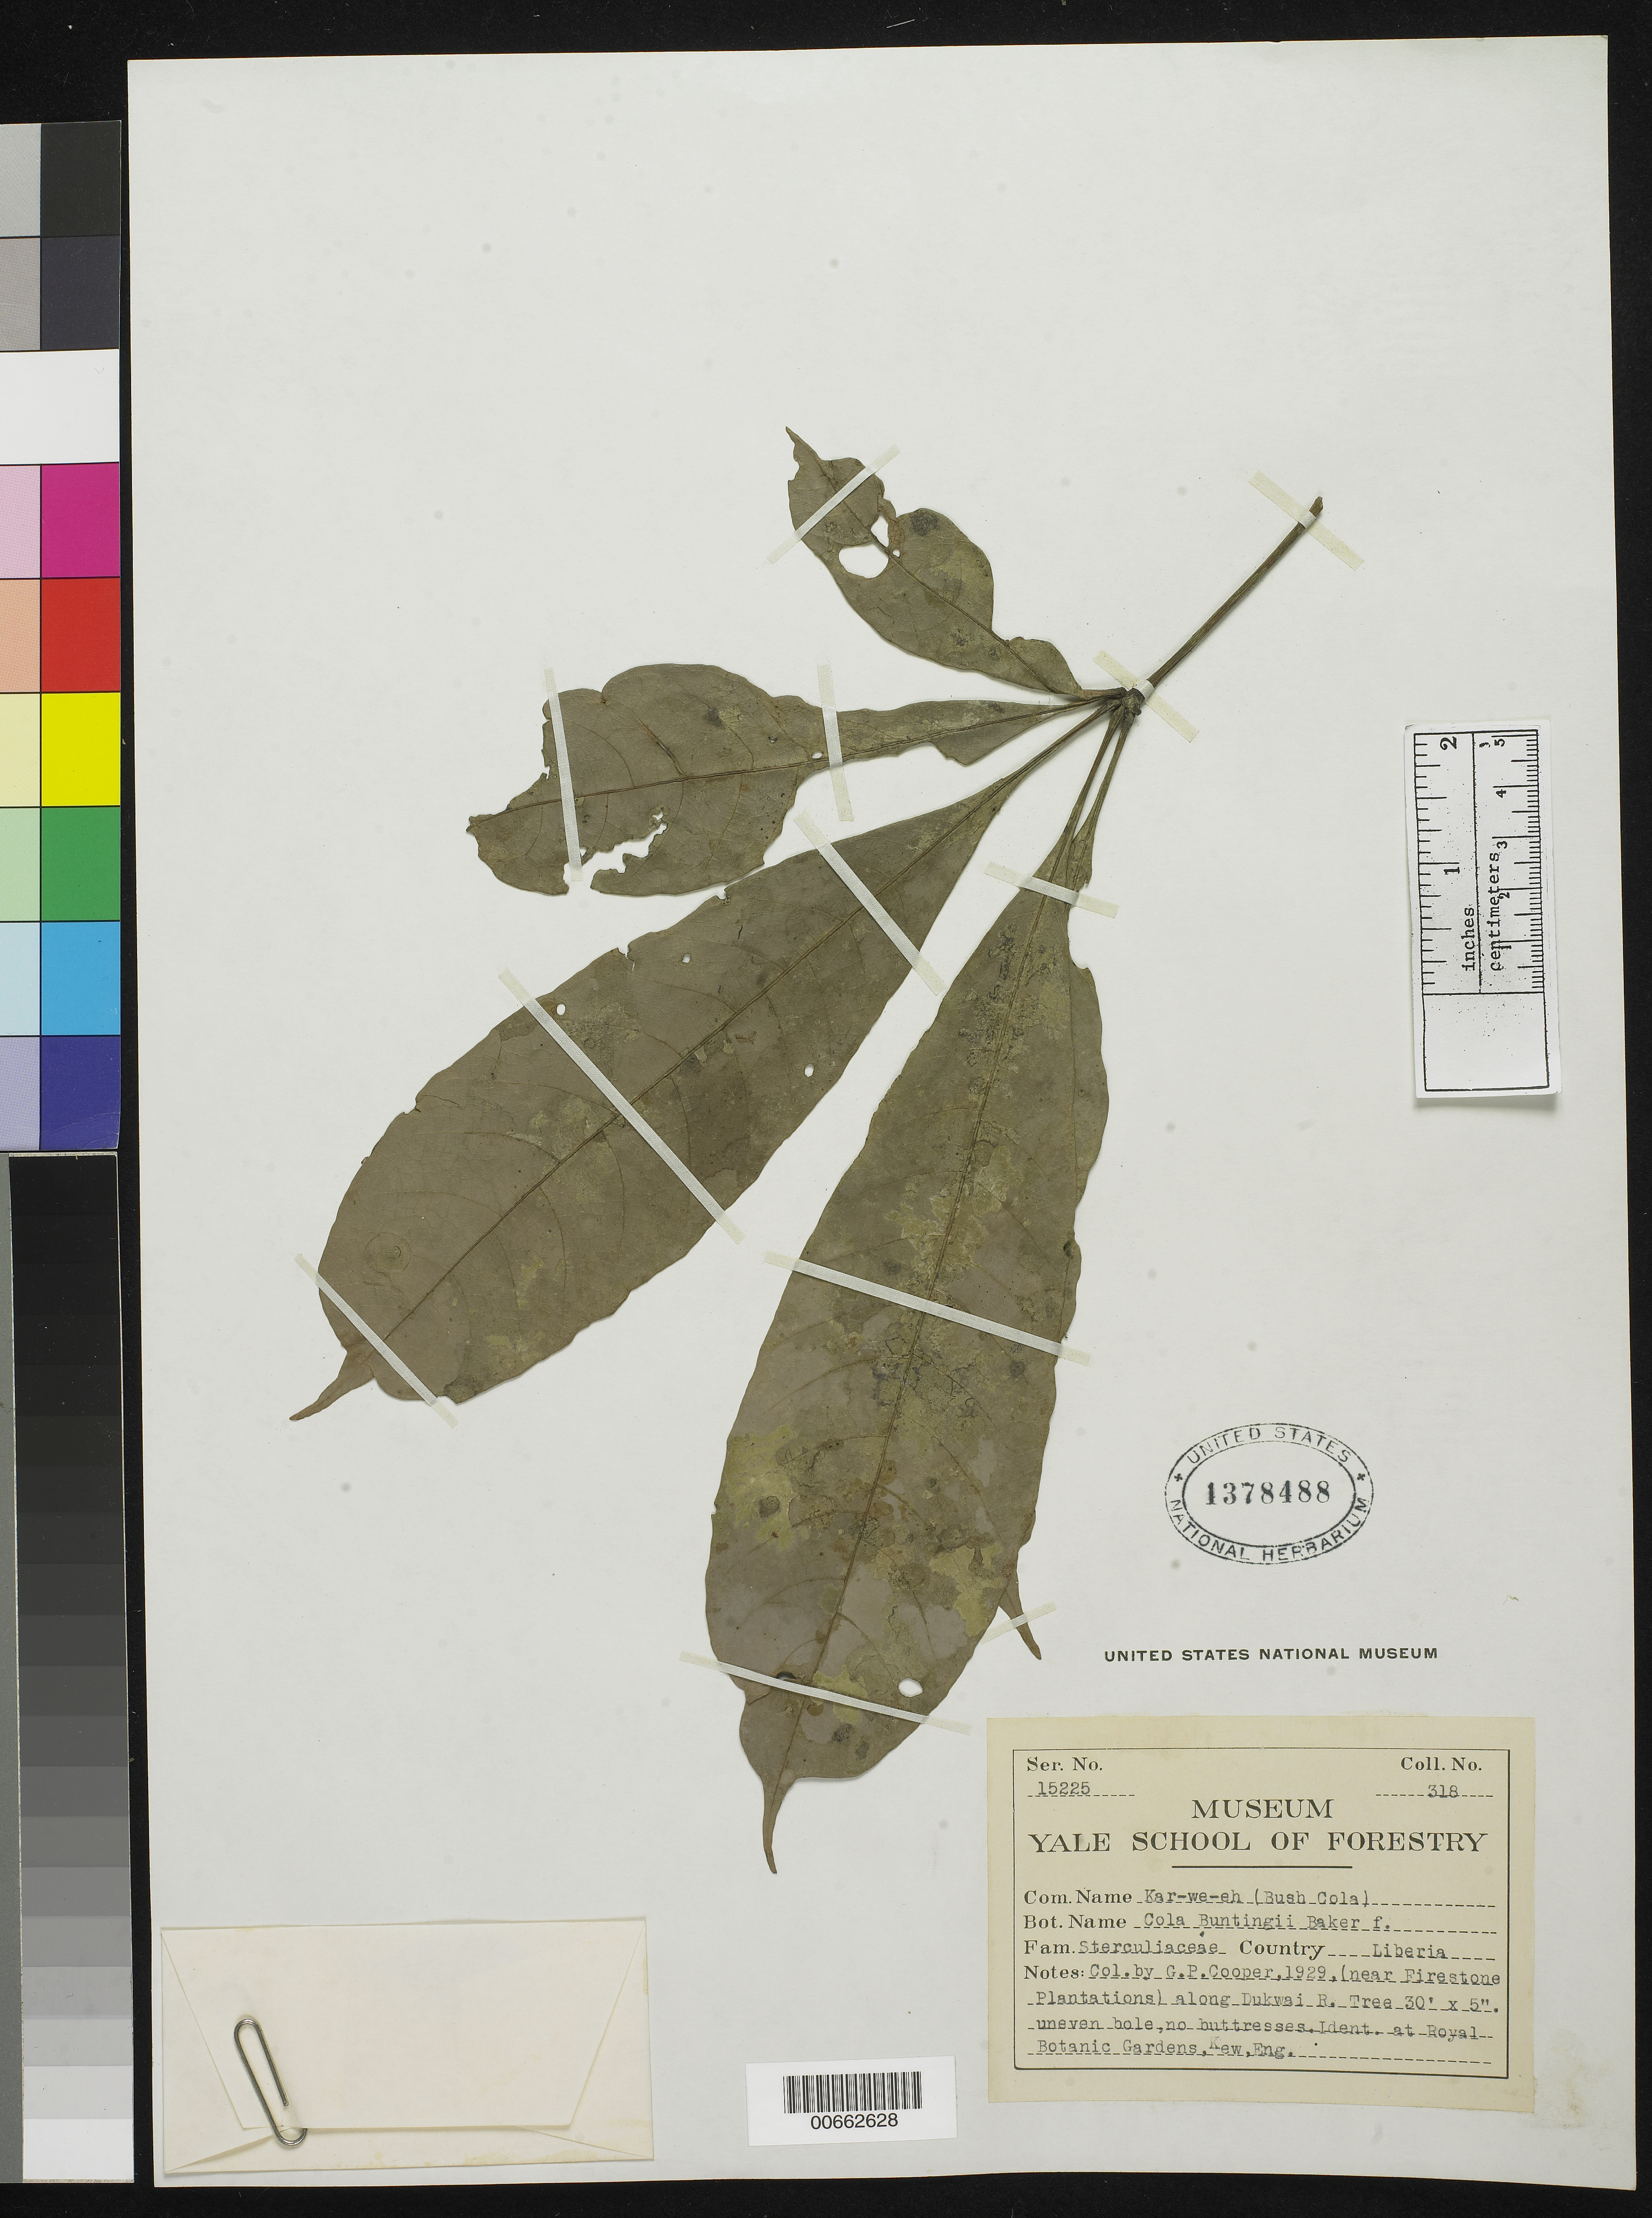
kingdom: Plantae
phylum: Tracheophyta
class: Magnoliopsida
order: Malvales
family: Malvaceae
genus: Cola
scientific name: Cola buntingii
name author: Baker f.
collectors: G. Cooper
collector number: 318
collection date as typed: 1929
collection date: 1929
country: Liberia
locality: Near Firestone Plantations, along Dukwai River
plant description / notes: Common name: Kar-we-eh; Common name: Bush Cola; MAD, US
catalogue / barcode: US 1378488